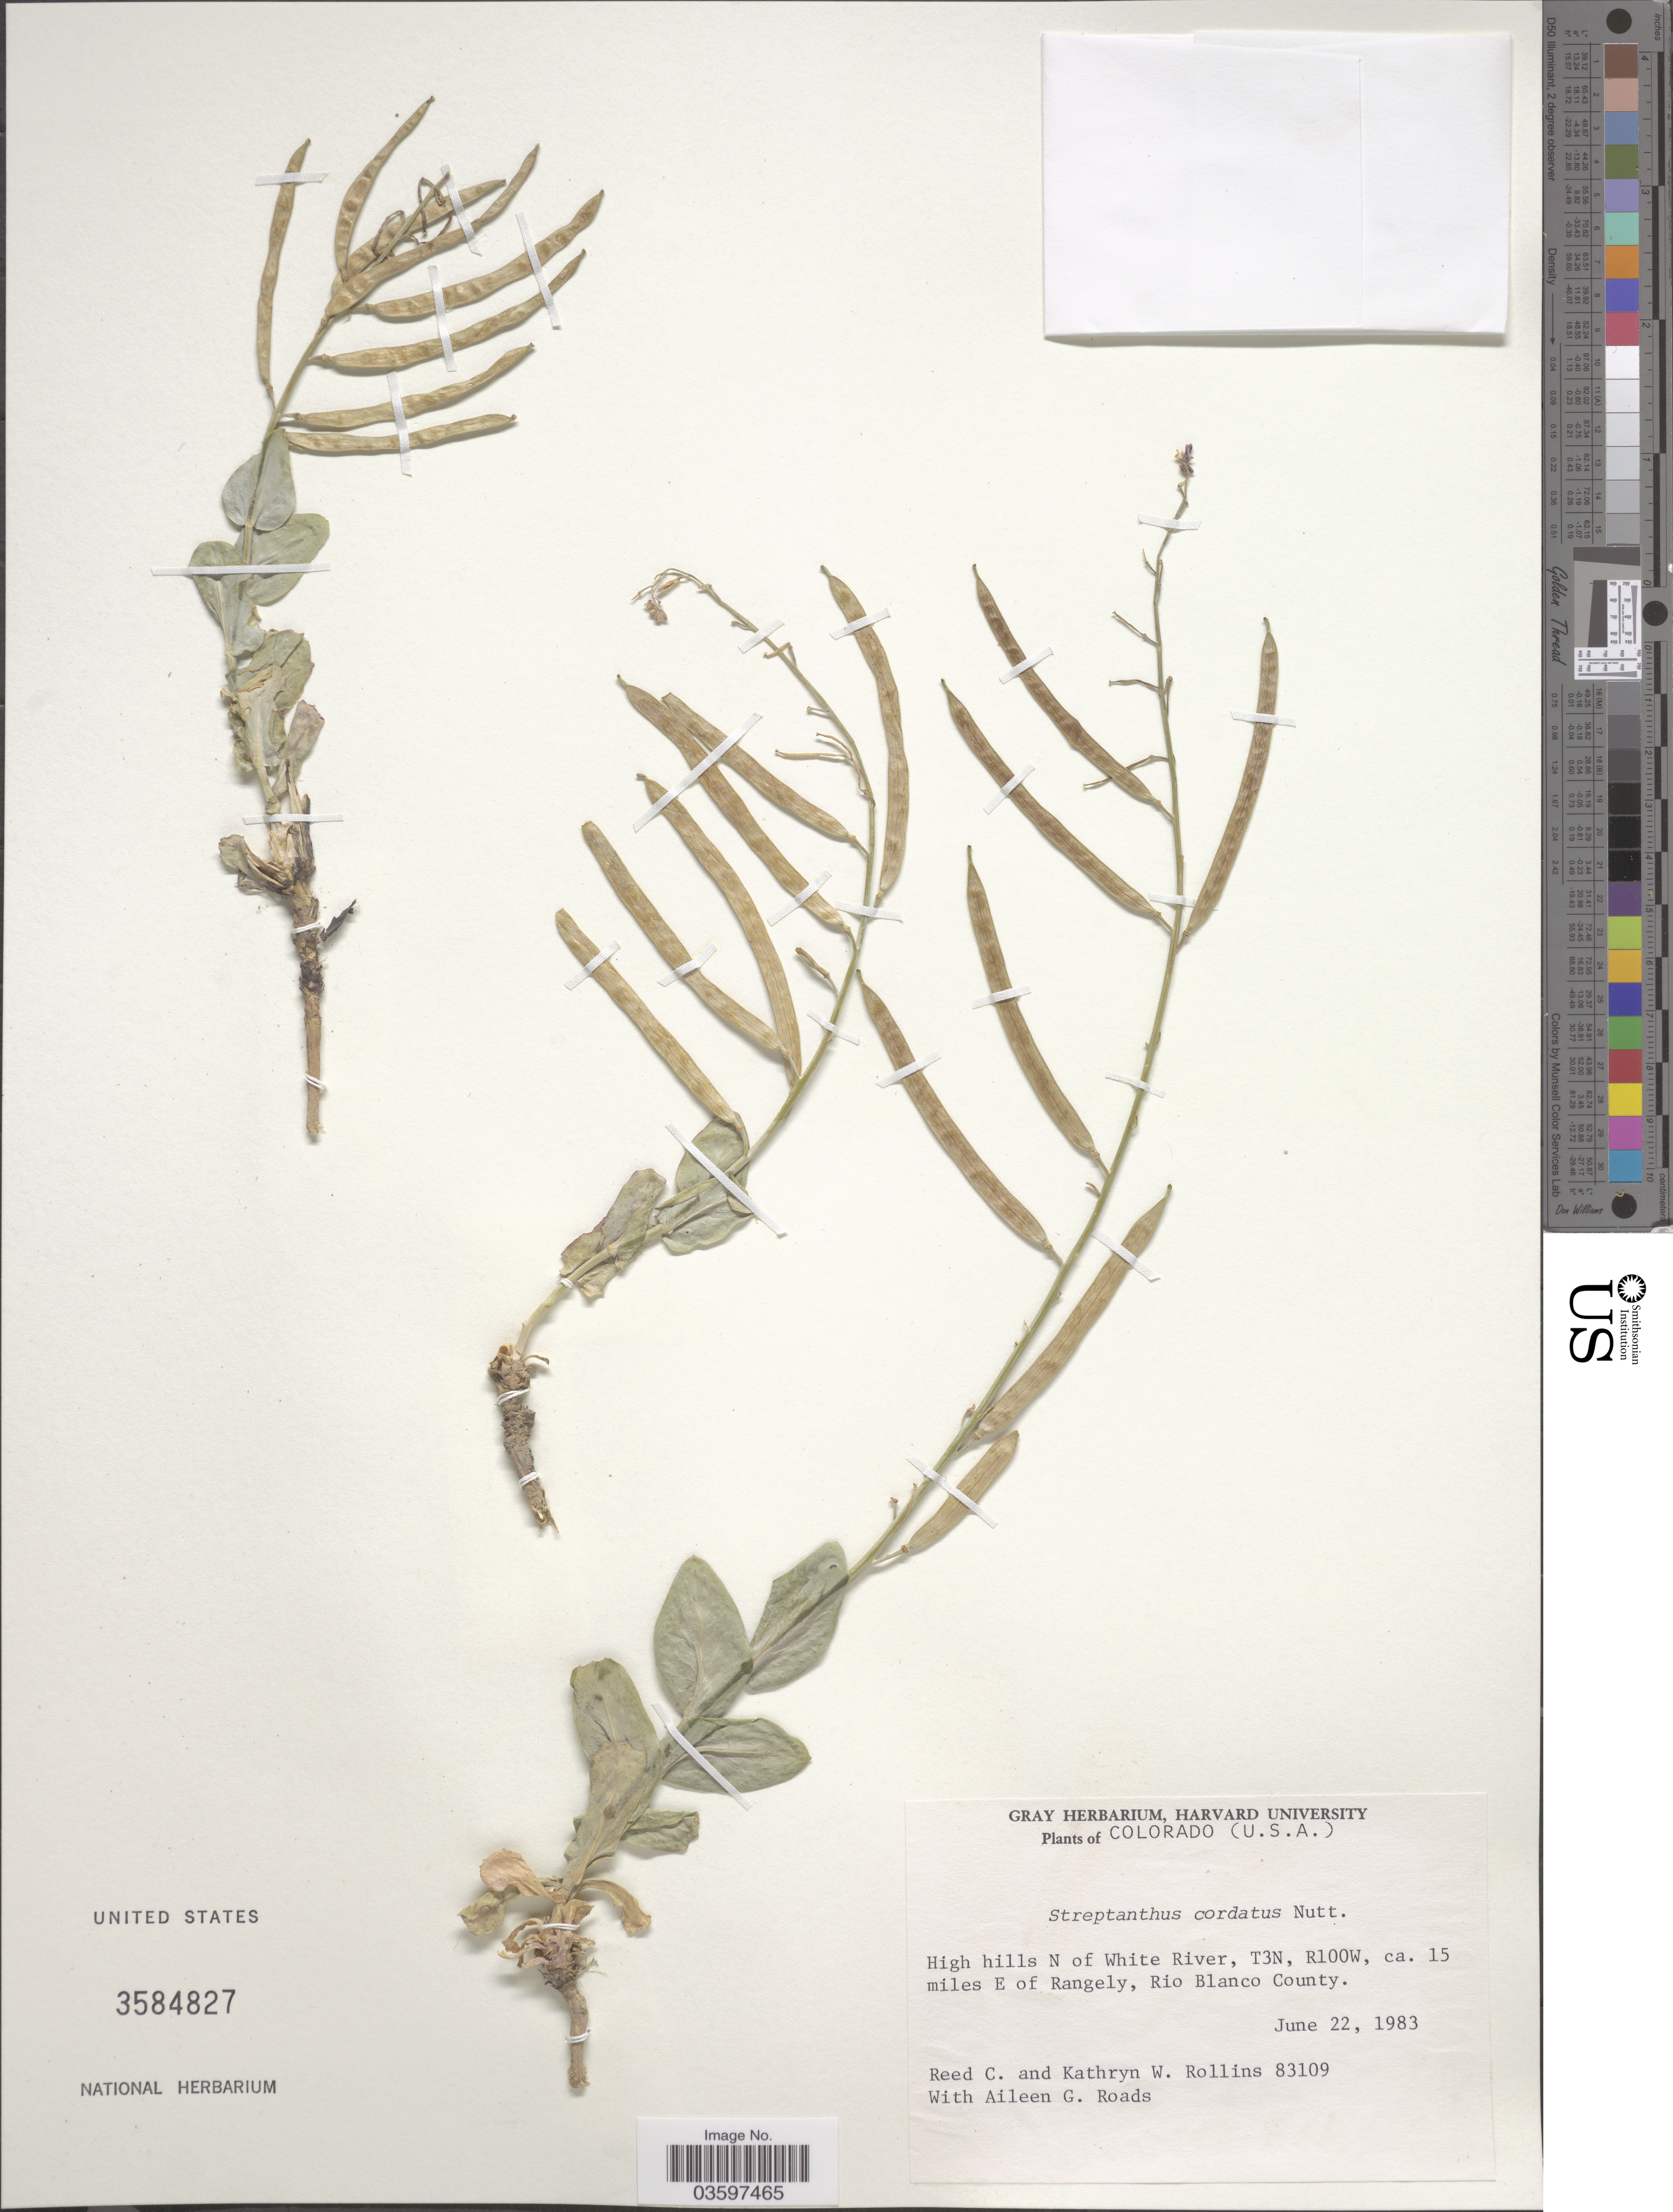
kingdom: Plantae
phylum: Tracheophyta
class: Magnoliopsida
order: Brassicales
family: Brassicaceae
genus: Streptanthus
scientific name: Streptanthus cordatus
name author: Nutt. ex Torr. & A. Gray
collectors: R. C. Rollins, K. W. Rollins & A. Roads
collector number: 83109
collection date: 1983-06-22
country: United States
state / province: Colorado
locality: High hills N of White River, T3N, R100W, ca. 15 miles E of Rangely, Rio Blanco County.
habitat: high hills north of White River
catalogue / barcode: US 3584827